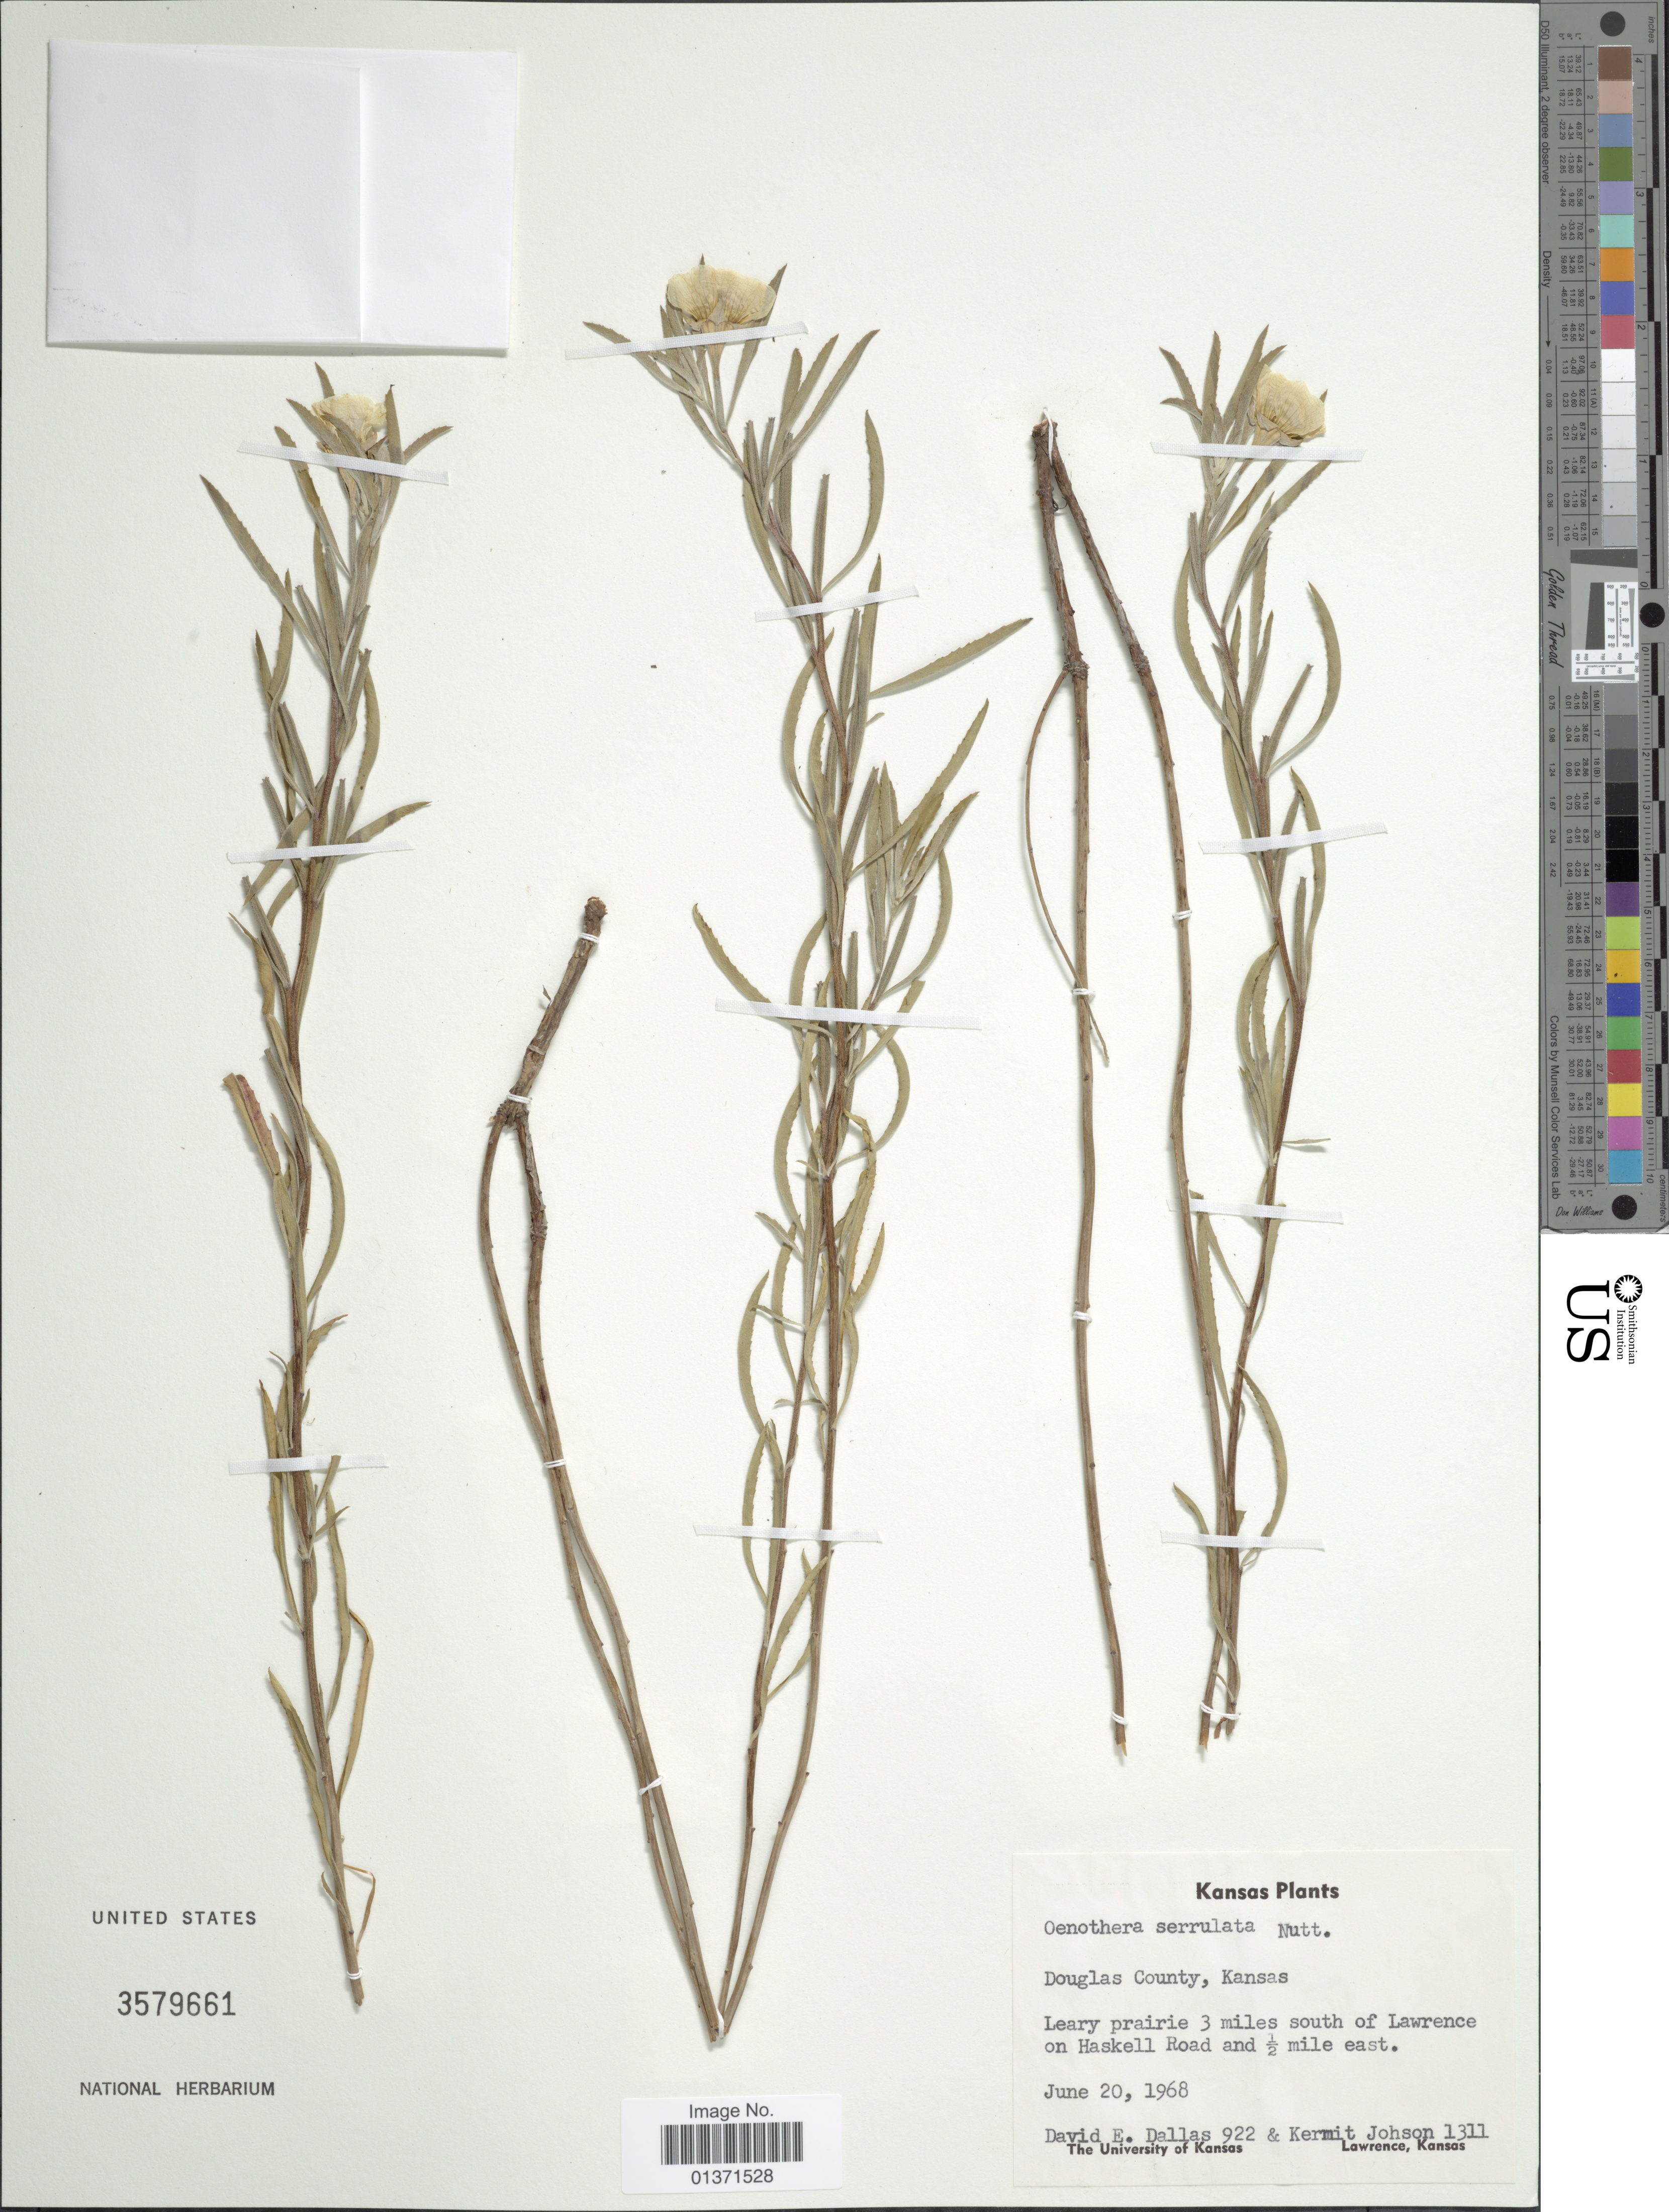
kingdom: Plantae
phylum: Tracheophyta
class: Magnoliopsida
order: Myrtales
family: Onagraceae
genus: Oenothera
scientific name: Oenothera serrulata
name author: Nutt.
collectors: D. Dallas & K. Johnson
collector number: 922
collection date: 1968-06-20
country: United States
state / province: Kansas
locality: Douglas County, leary prairie 3 miles south of Lawrence on Haskell Road and ½ mile east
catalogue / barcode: US 3579661